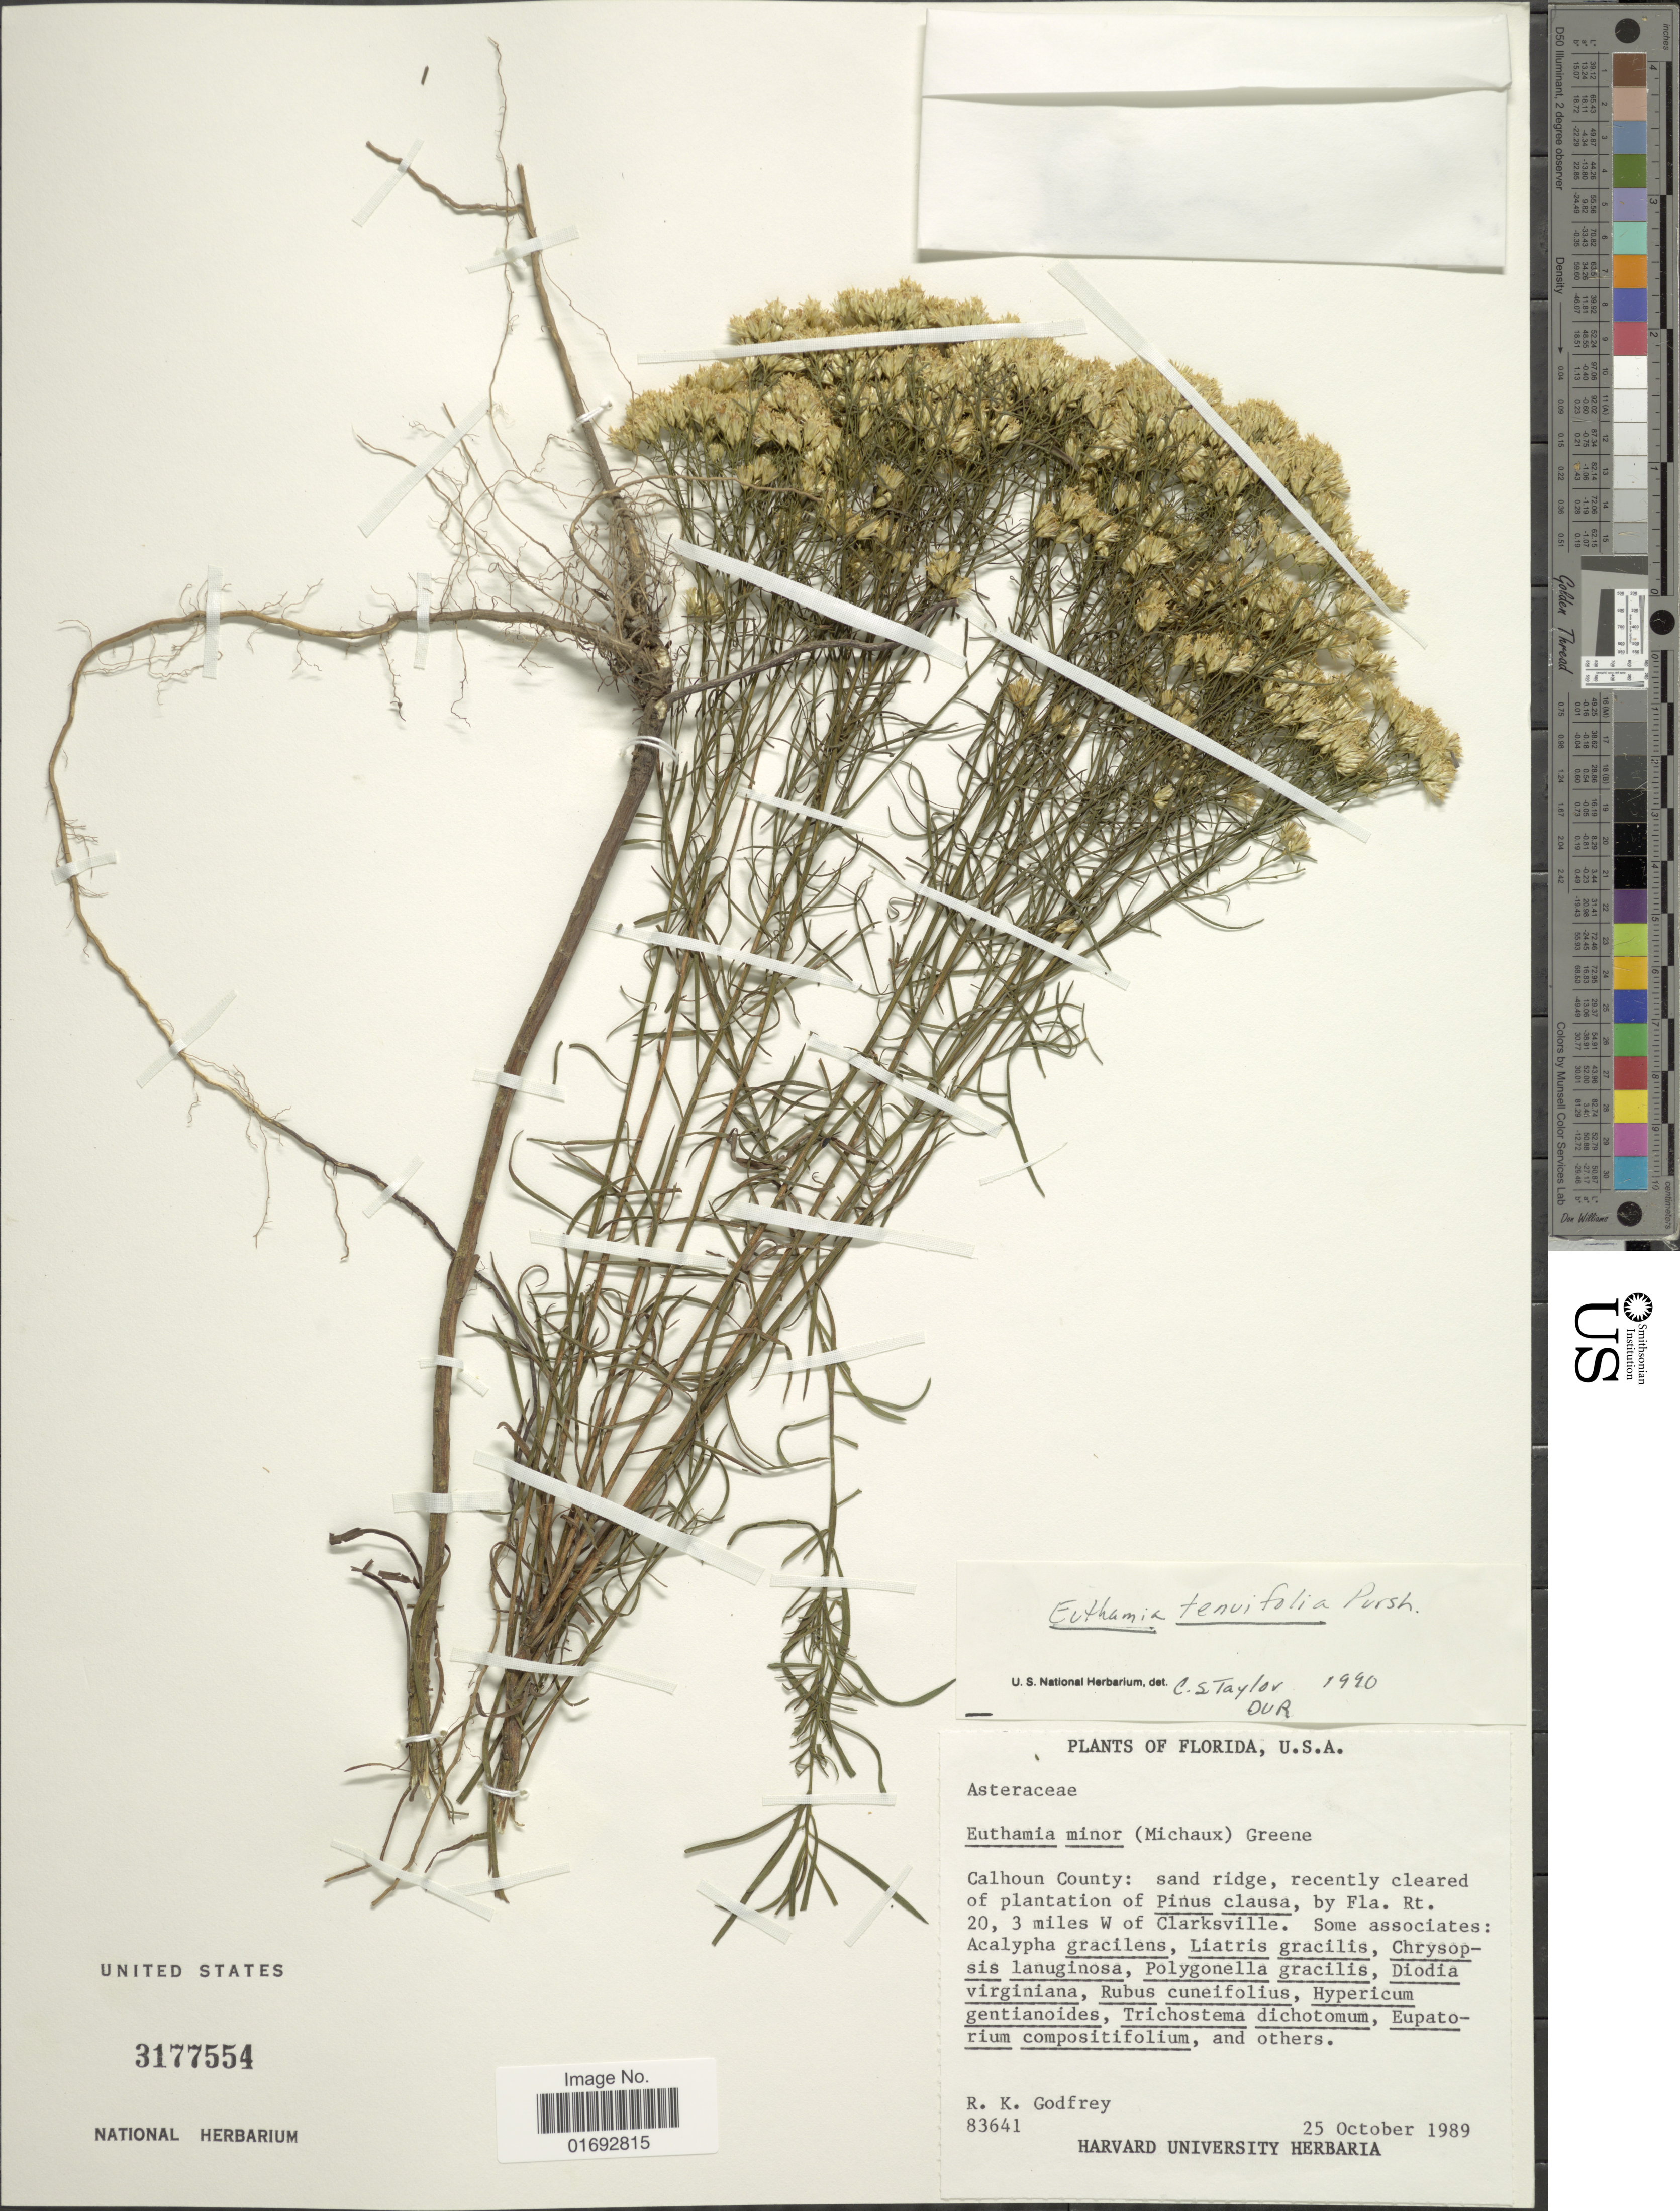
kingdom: Plantae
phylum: Tracheophyta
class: Magnoliopsida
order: Asterales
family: Asteraceae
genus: Euthamia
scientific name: Euthamia tenuifolia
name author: (Pursh) Nutt.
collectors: R. K. Godfrey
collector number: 83641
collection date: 1989-10-25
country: United States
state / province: Florida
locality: Calhoun County, by Fla. Rt. 20, 3 miles W of Clarksville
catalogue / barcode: US 3177554